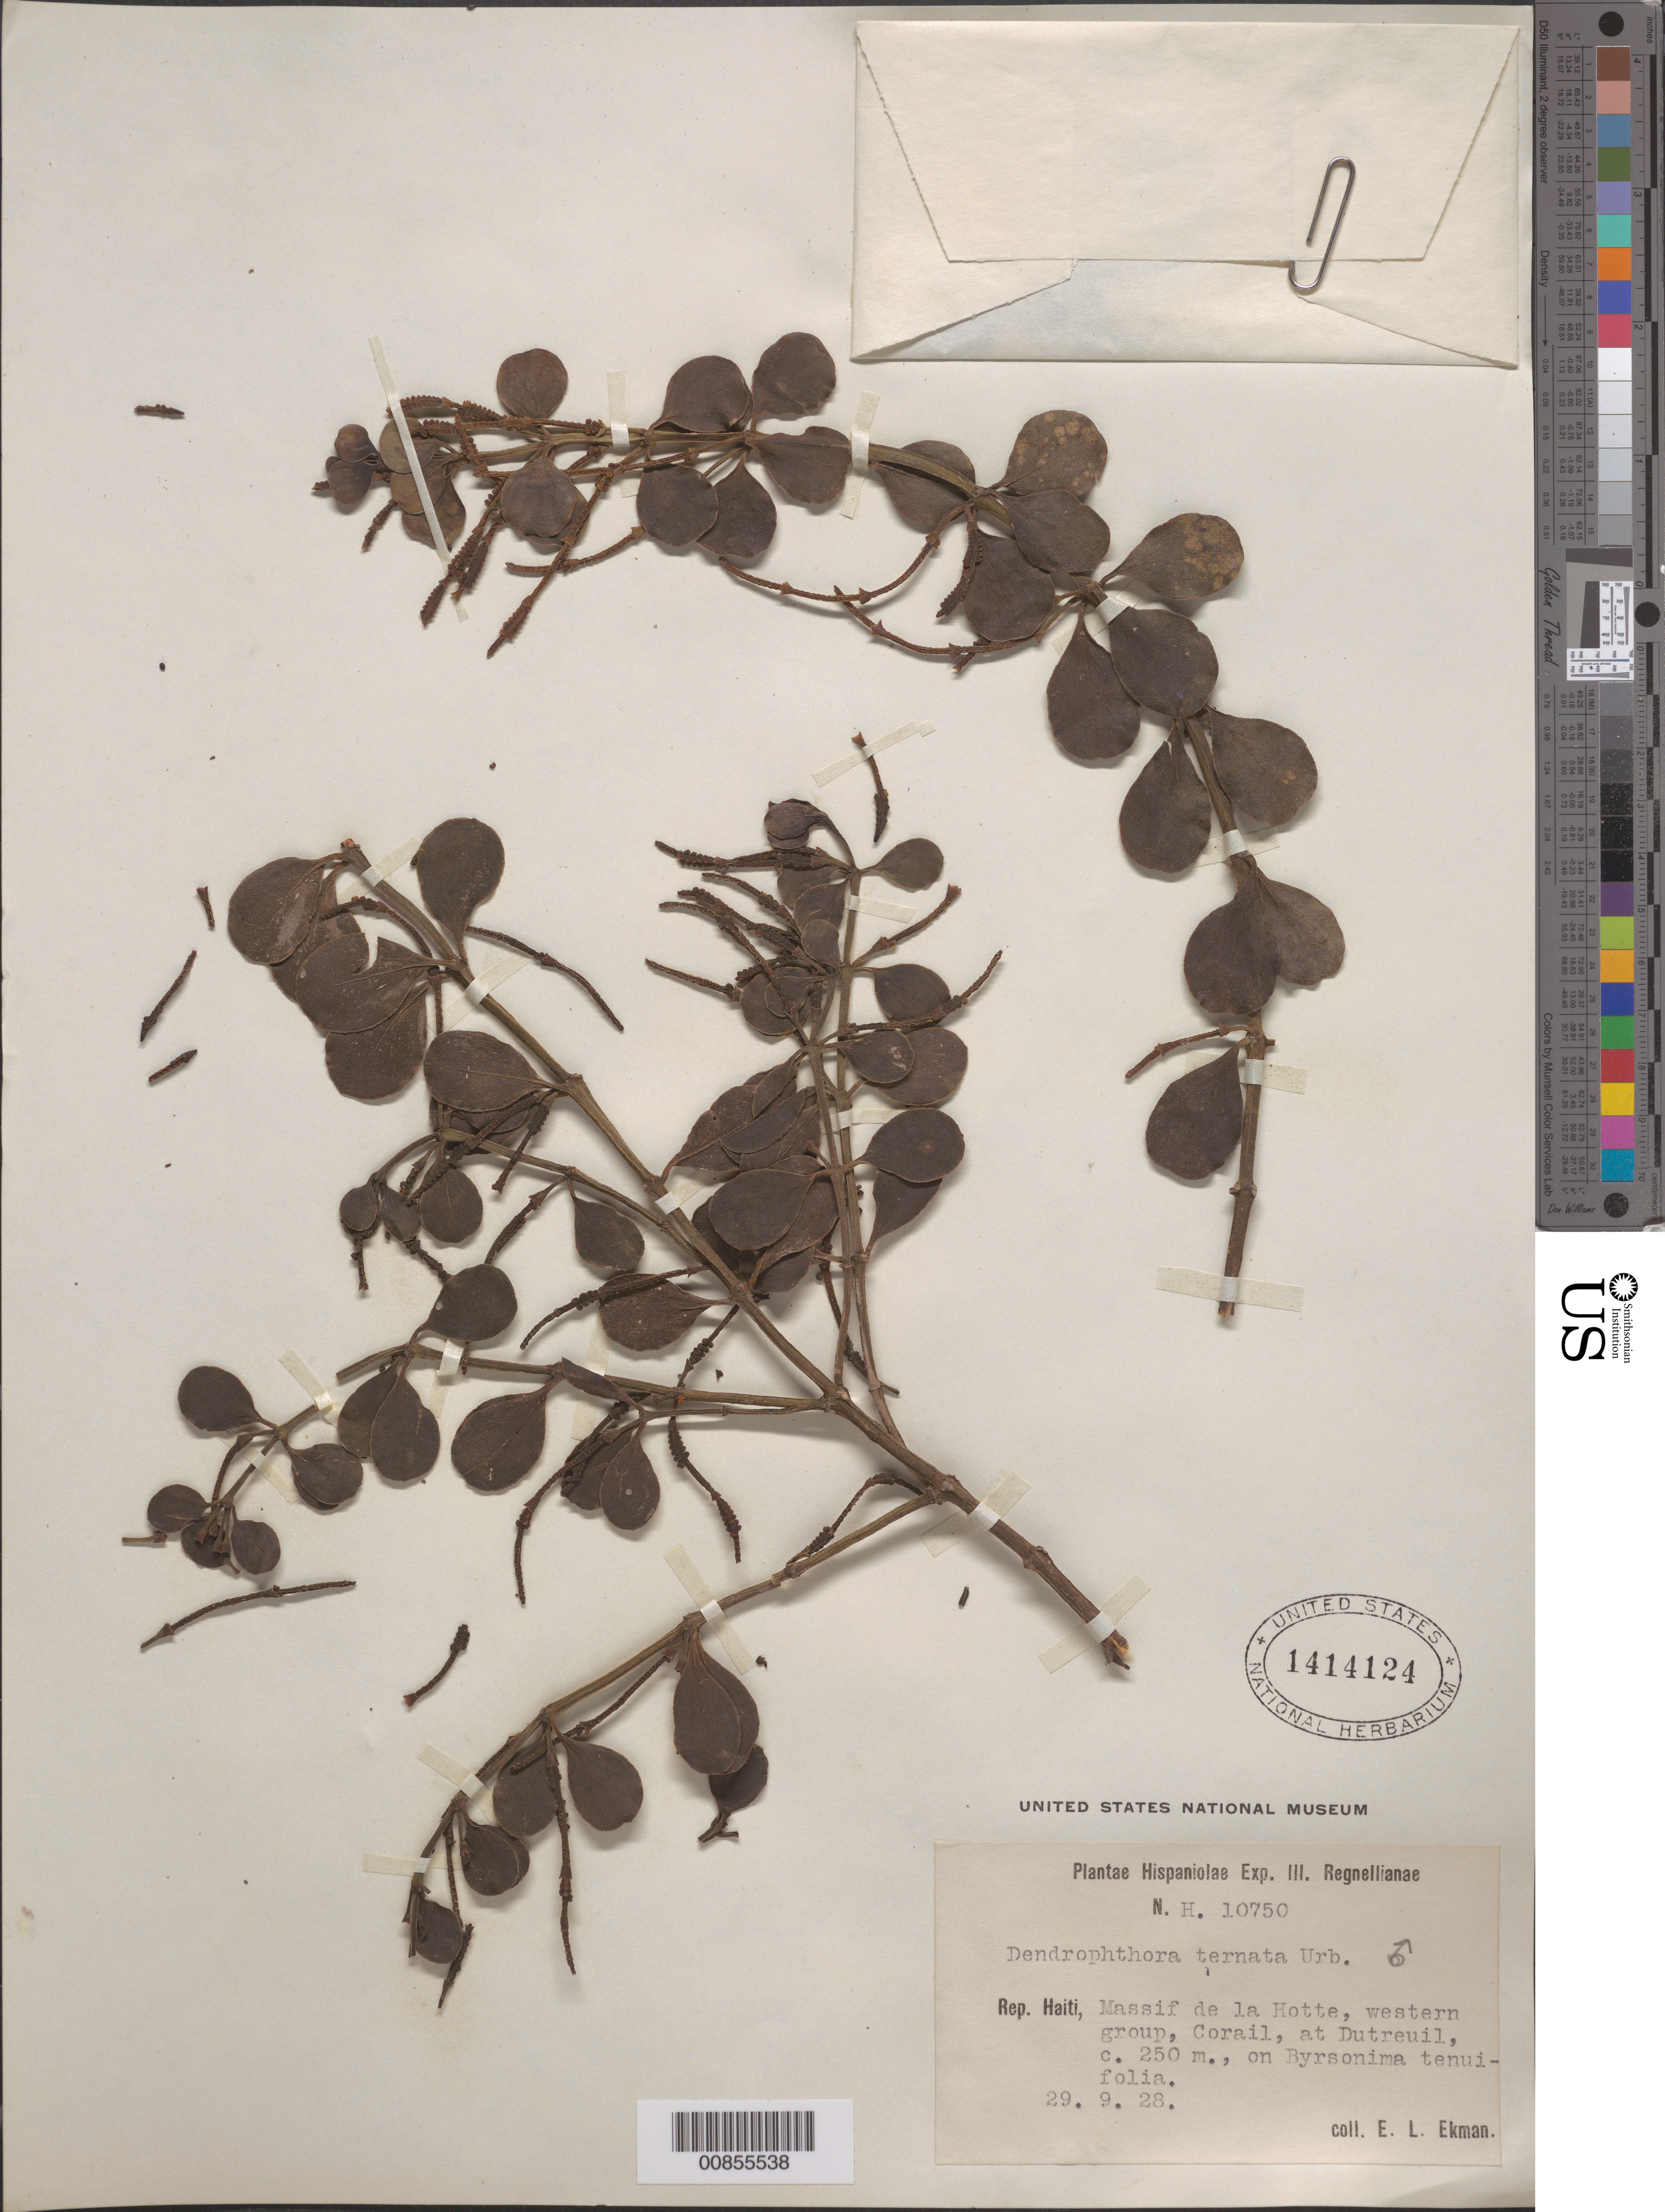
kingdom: Plantae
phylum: Tracheophyta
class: Magnoliopsida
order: Santalales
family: Viscaceae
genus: Dendrophthora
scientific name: Dendrophthora ternata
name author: Urb.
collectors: E. L. Ekman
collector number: H 10750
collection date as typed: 29 Sep 1928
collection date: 1928-09-29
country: Haiti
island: Hispaniola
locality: Massif de la Hotte, western group, Corail, at Dutreuil.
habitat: On Byrsonima tenuifolia.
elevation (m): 250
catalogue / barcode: US 1414124